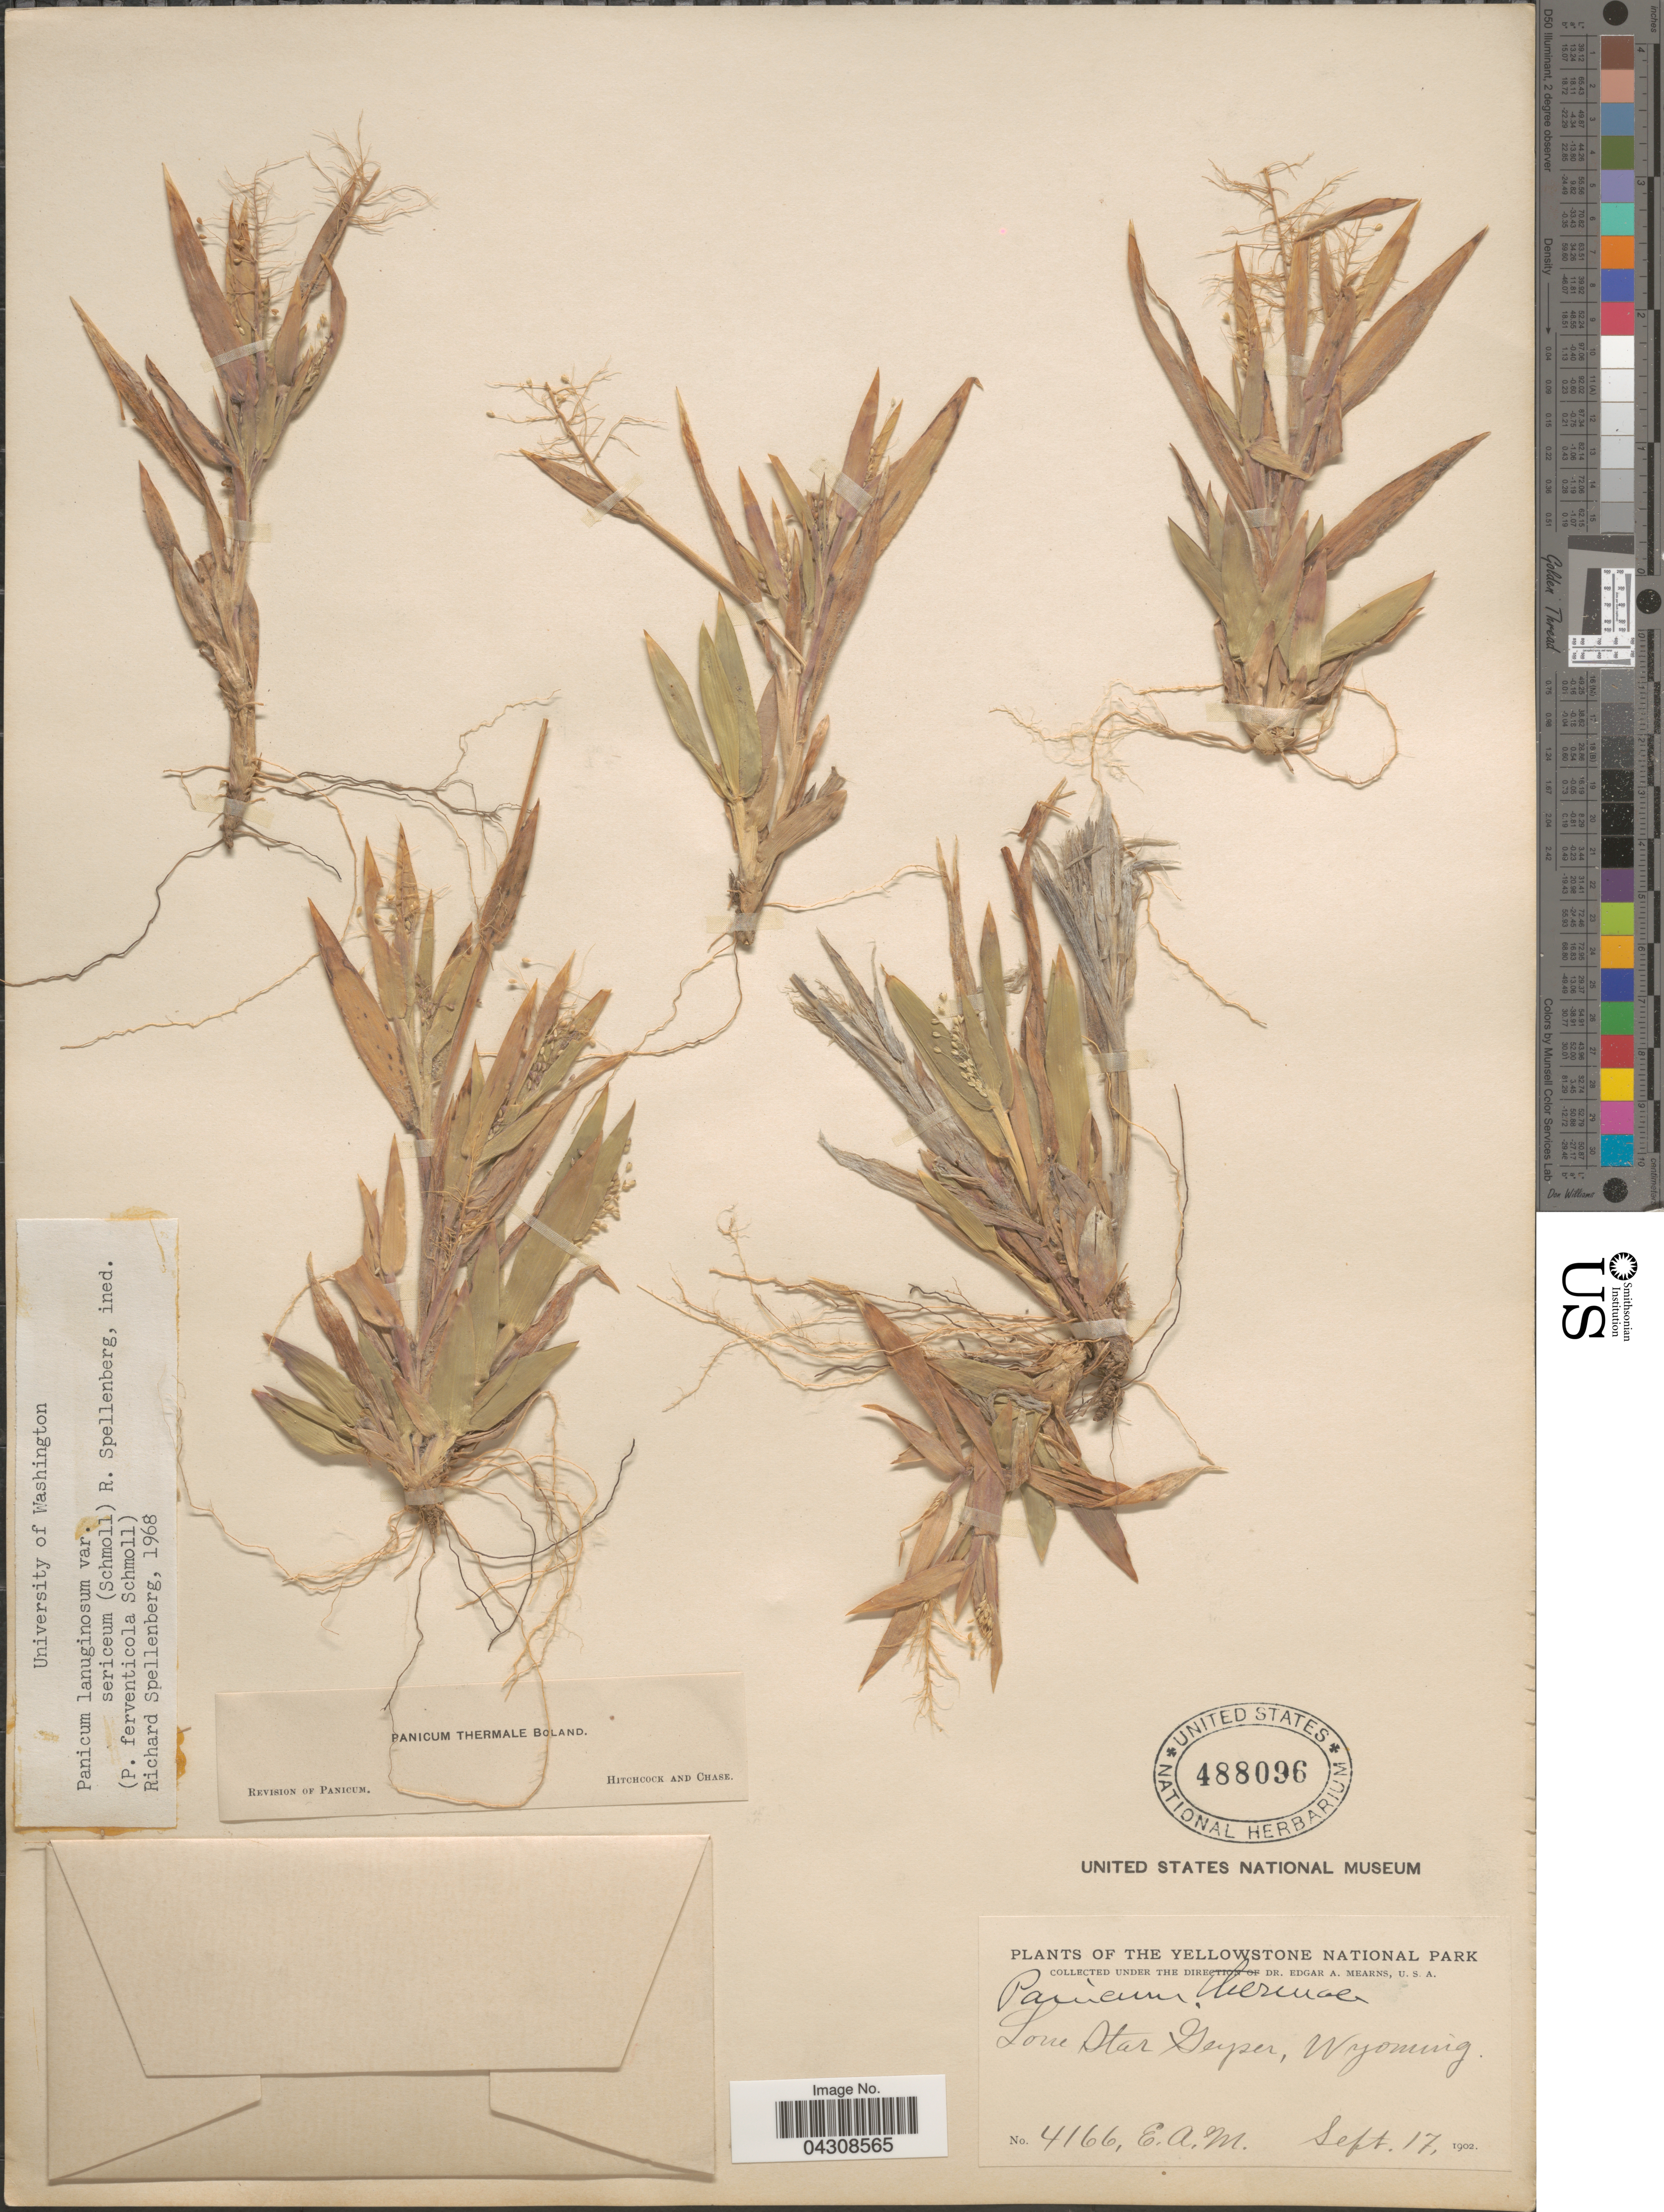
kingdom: Plantae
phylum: Tracheophyta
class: Liliopsida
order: Poales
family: Poaceae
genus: Dichanthelium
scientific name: Dichanthelium acuminatum var. acuminatum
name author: (Sw.) Gould & C.A. Clark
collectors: E. A. Mearns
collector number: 4166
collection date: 1902-09-17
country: United States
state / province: Wyoming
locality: Yellowstone National Park. Lone Star Geyser.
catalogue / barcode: US 488096